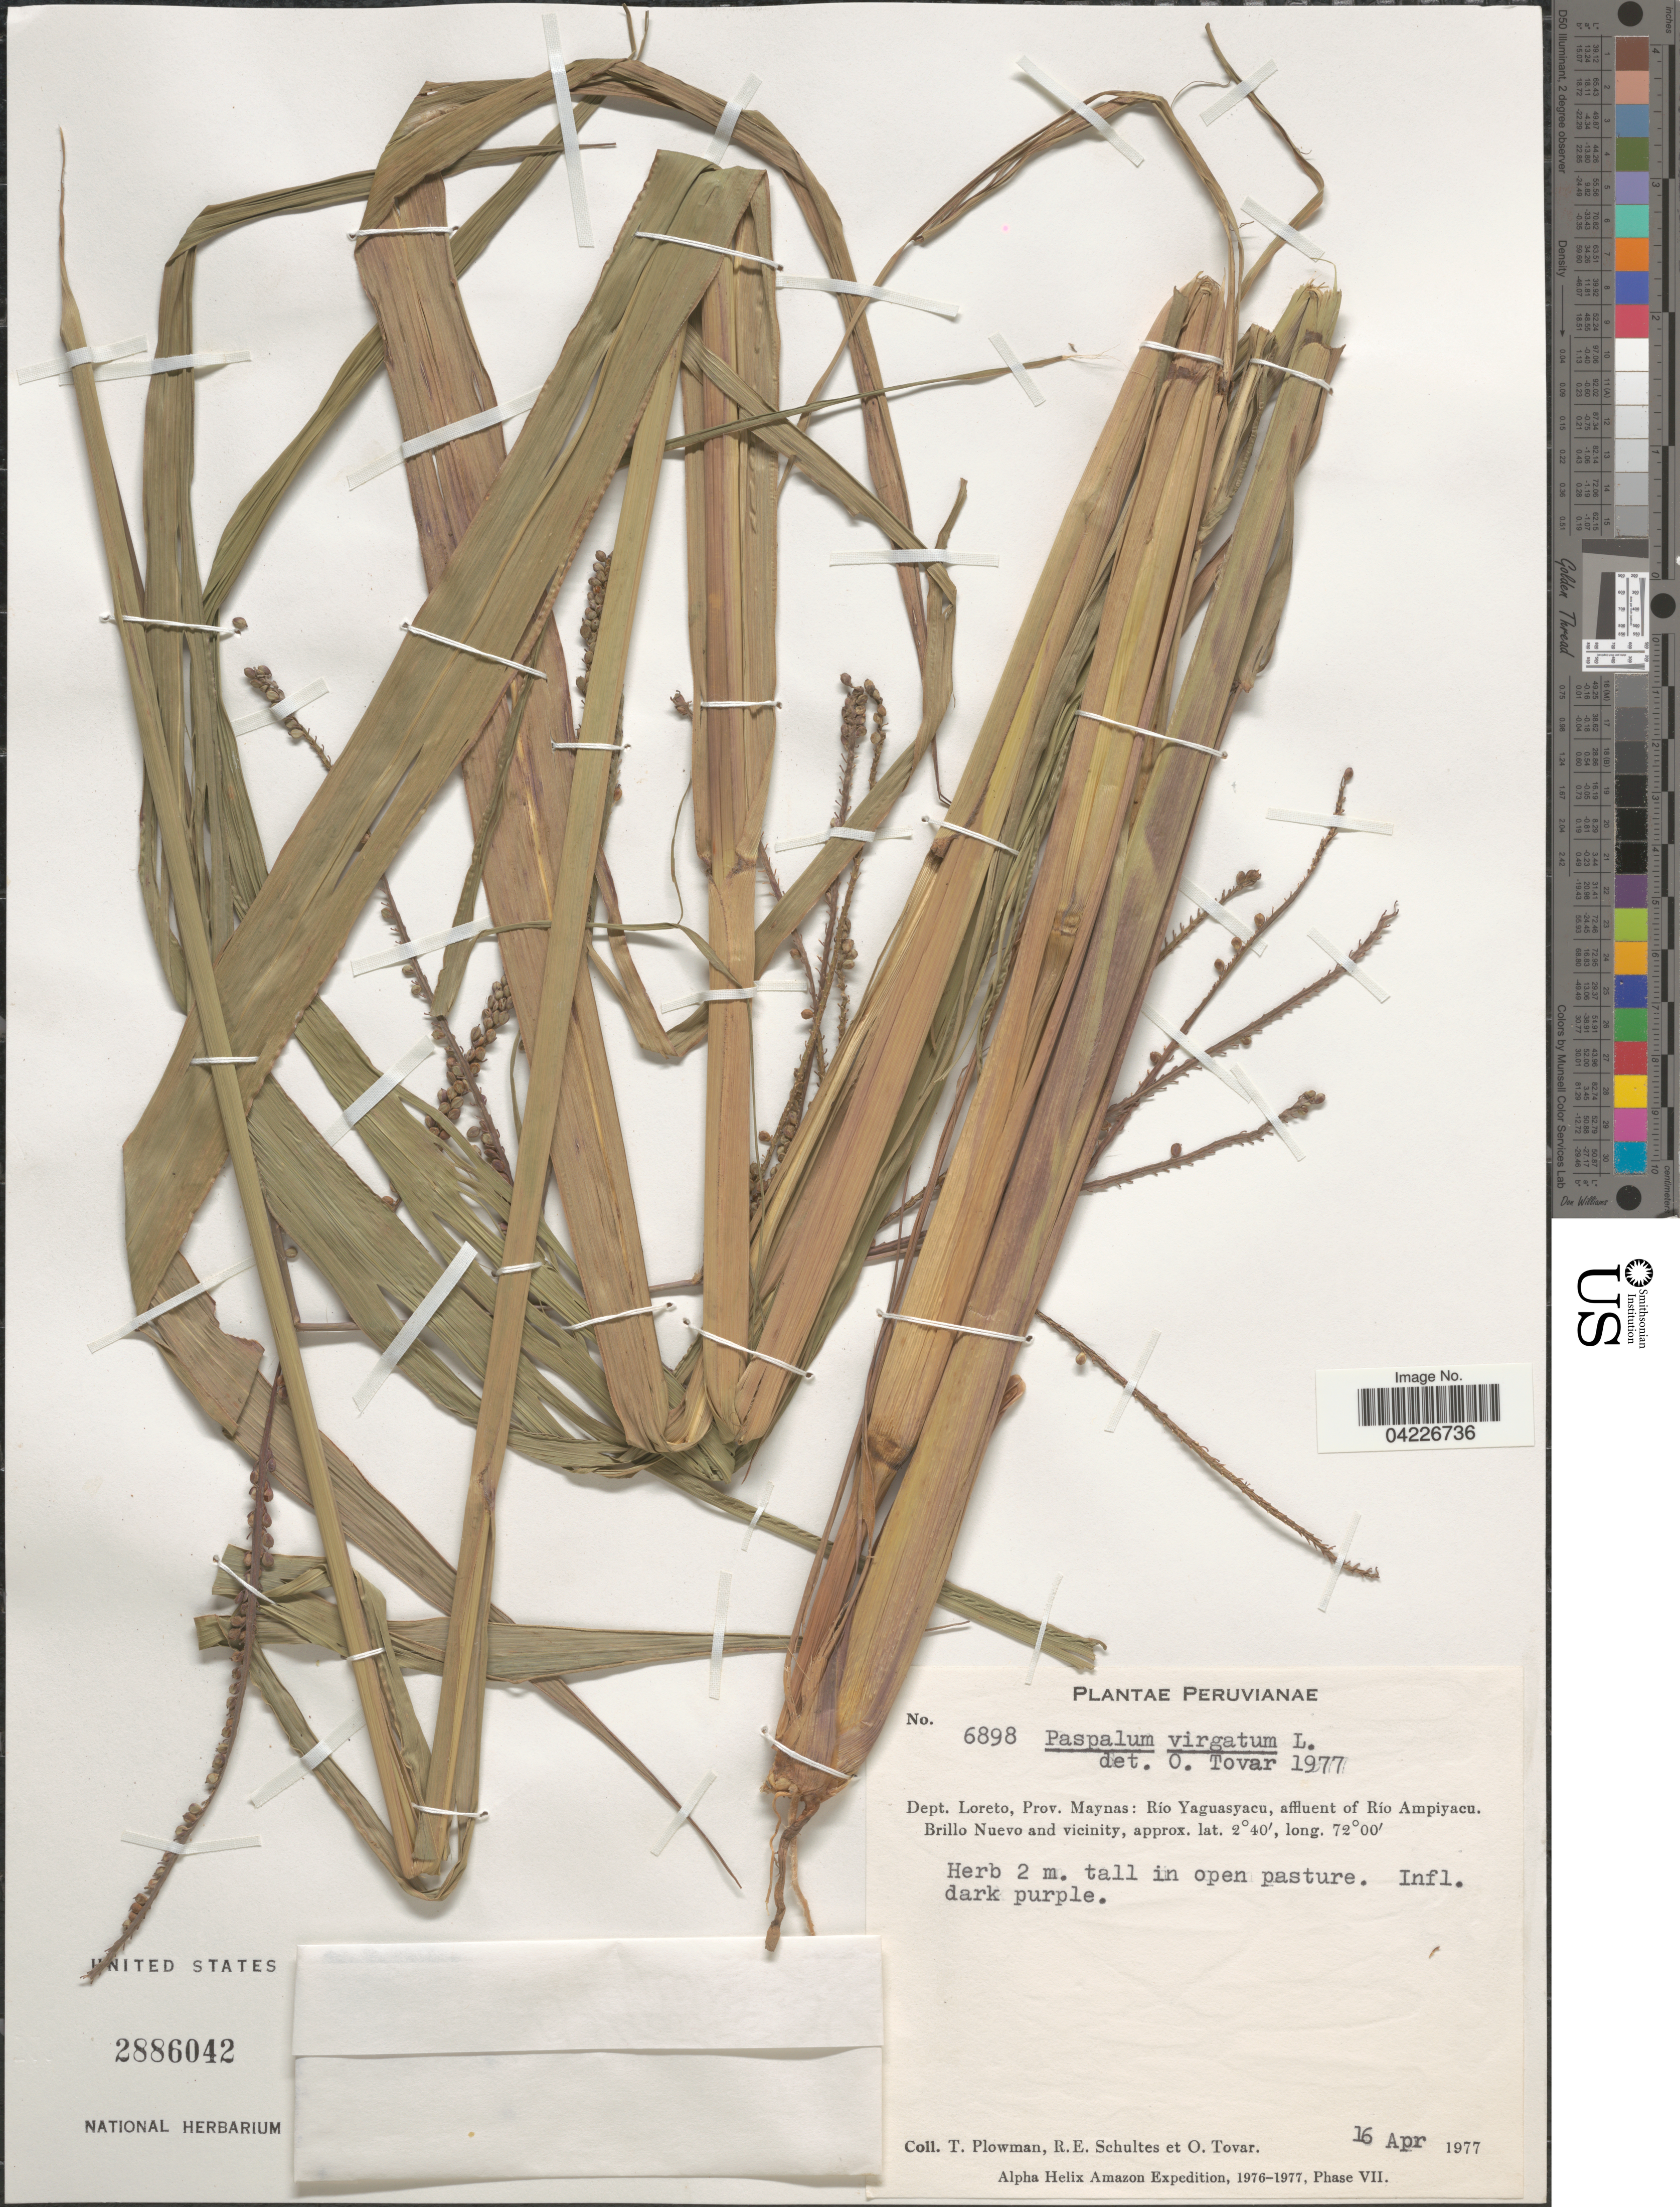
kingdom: Plantae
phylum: Tracheophyta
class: Liliopsida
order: Poales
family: Poaceae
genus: Paspalum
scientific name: Paspalum virgatum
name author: L.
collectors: T. Plowman, R. E. Schultes & Ó. Tovar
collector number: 6898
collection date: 1977-04-16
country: Peru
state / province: Loreto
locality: Depto. Loreto, Prov. Maynas: Río Yaguasyacu, affluent of Río Ampiyacu. Brillo Nuevo and vicinity. Alpha Helix Amazon Expedition, 1976-1977, Phase VII.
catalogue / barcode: US 2886042